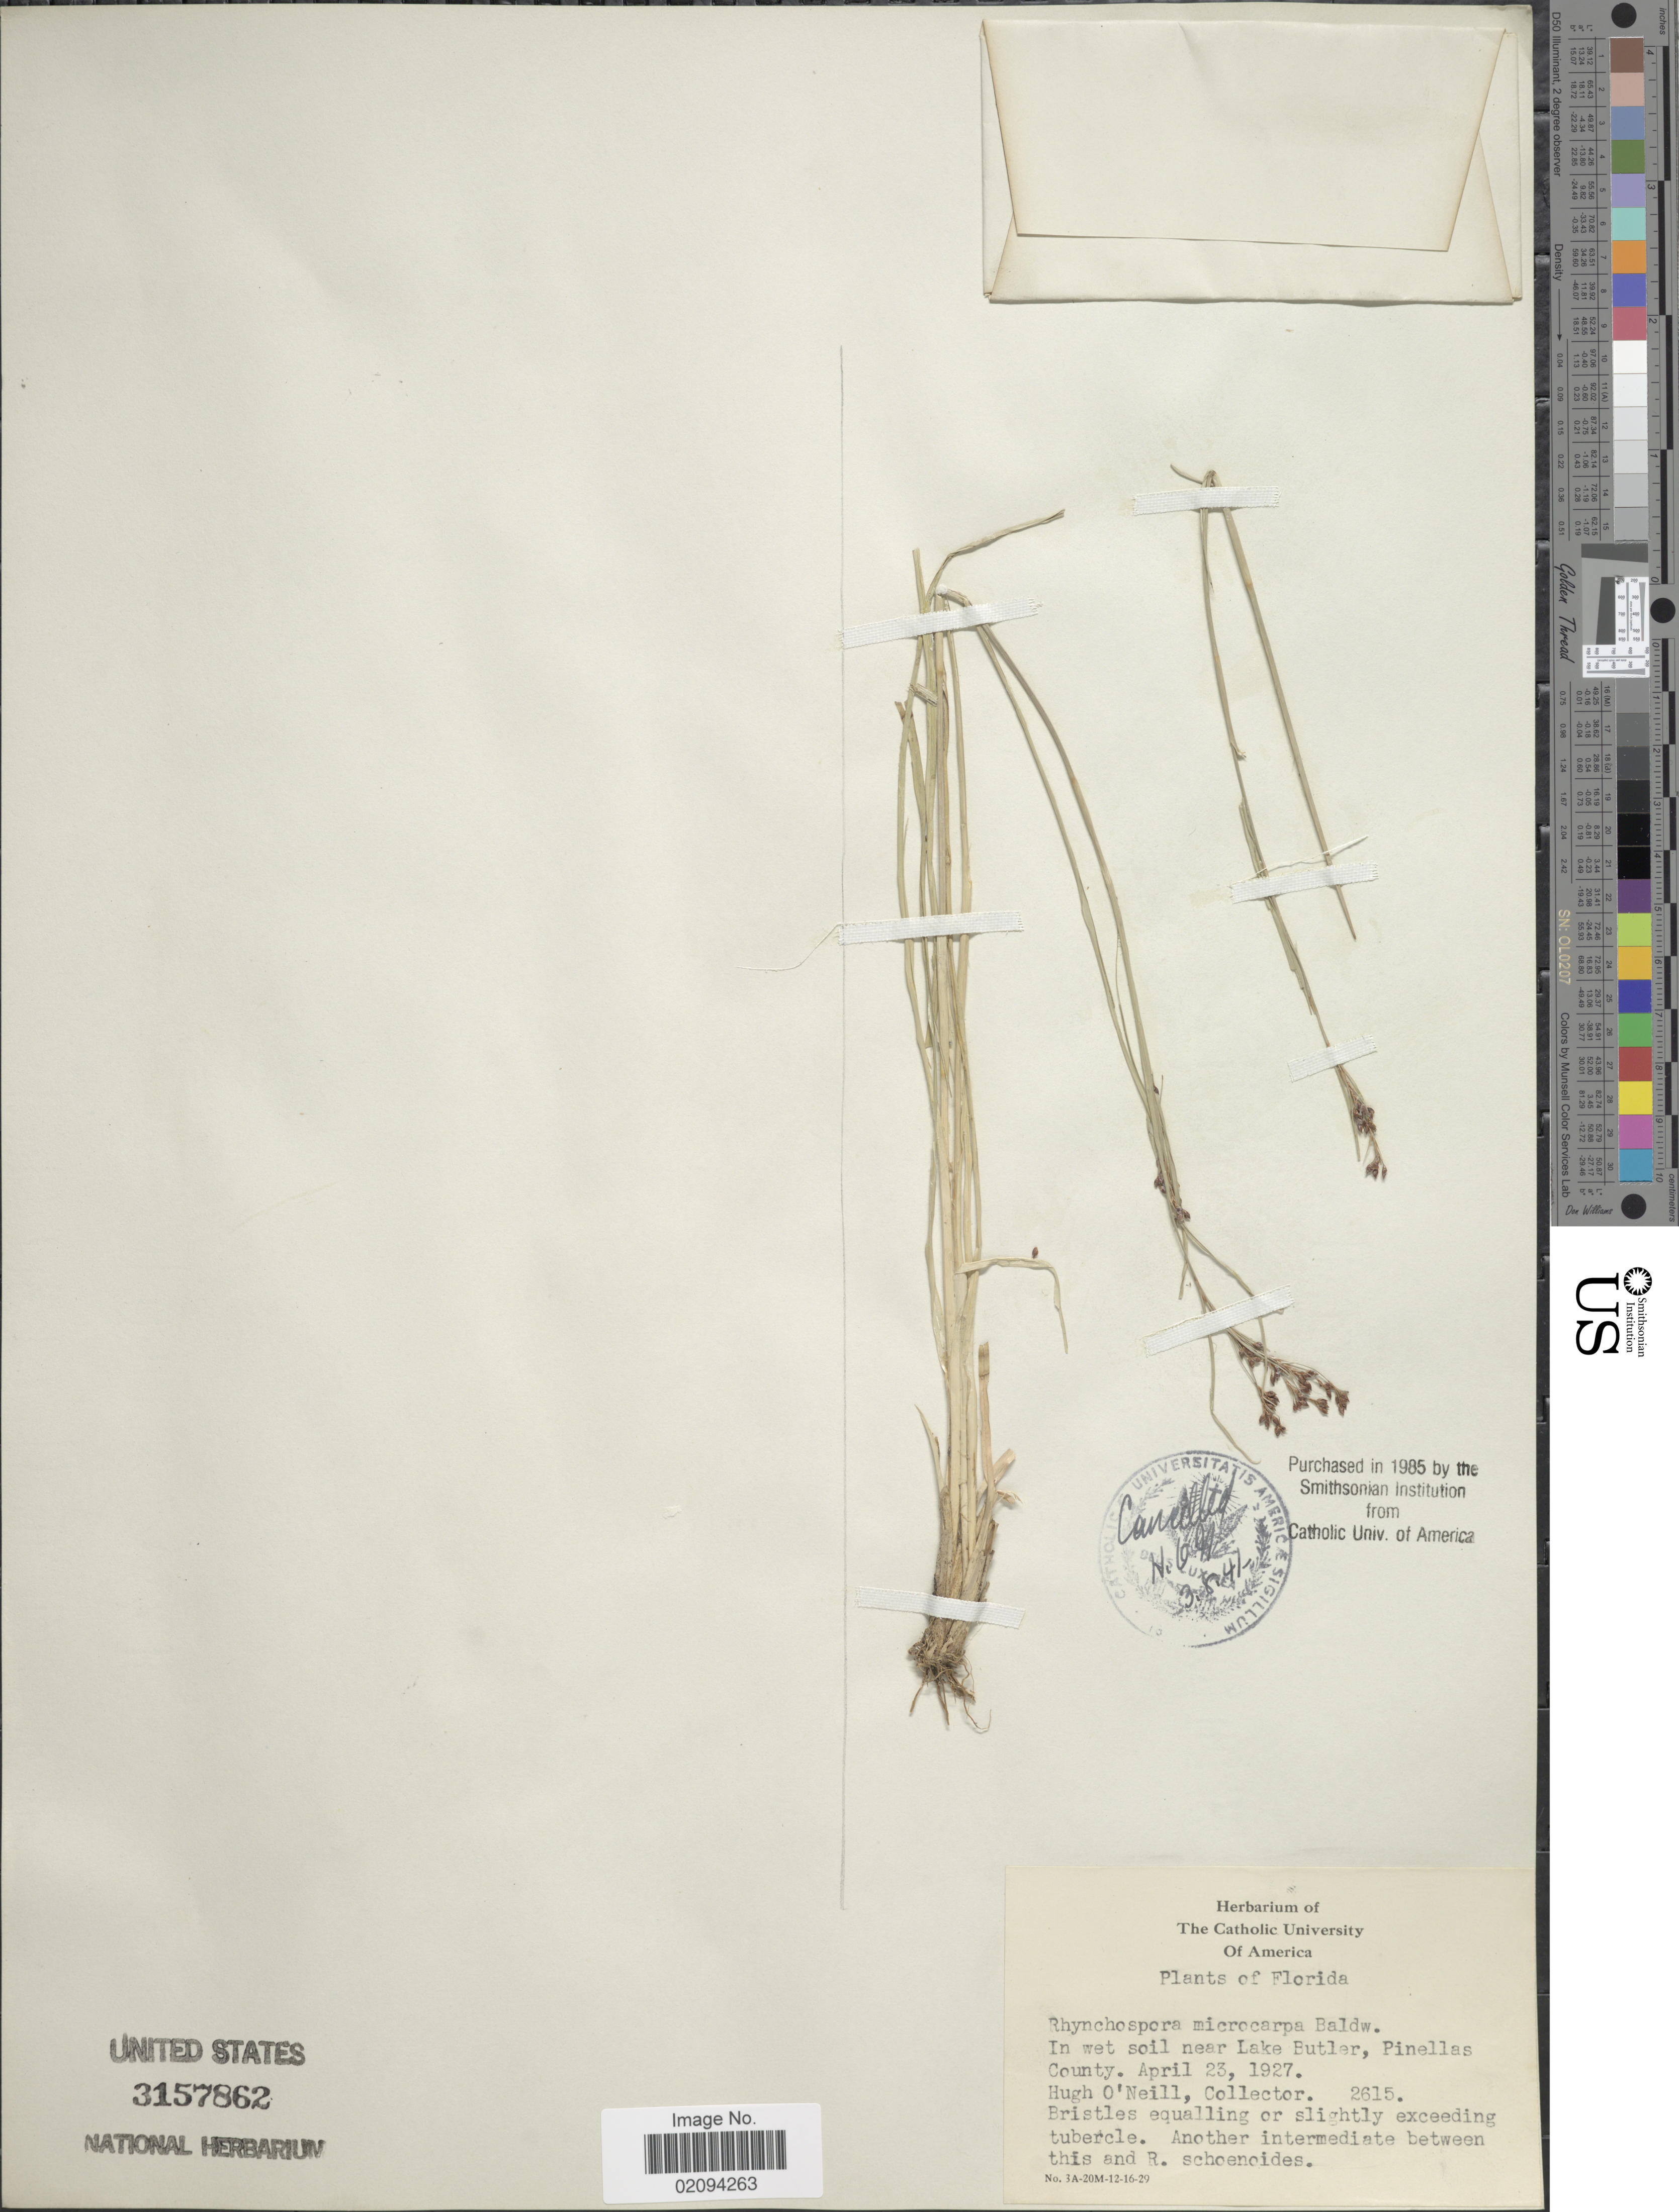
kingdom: Plantae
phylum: Tracheophyta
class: Liliopsida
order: Poales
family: Cyperaceae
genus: Rhynchospora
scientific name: Rhynchospora microcarpa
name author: Baldwin ex A. Gray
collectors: H. O'Neill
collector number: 2615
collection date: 1927-04-23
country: United States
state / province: Florida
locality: In wet soil near Lake Butler, Pinellas County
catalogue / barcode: US 3157862